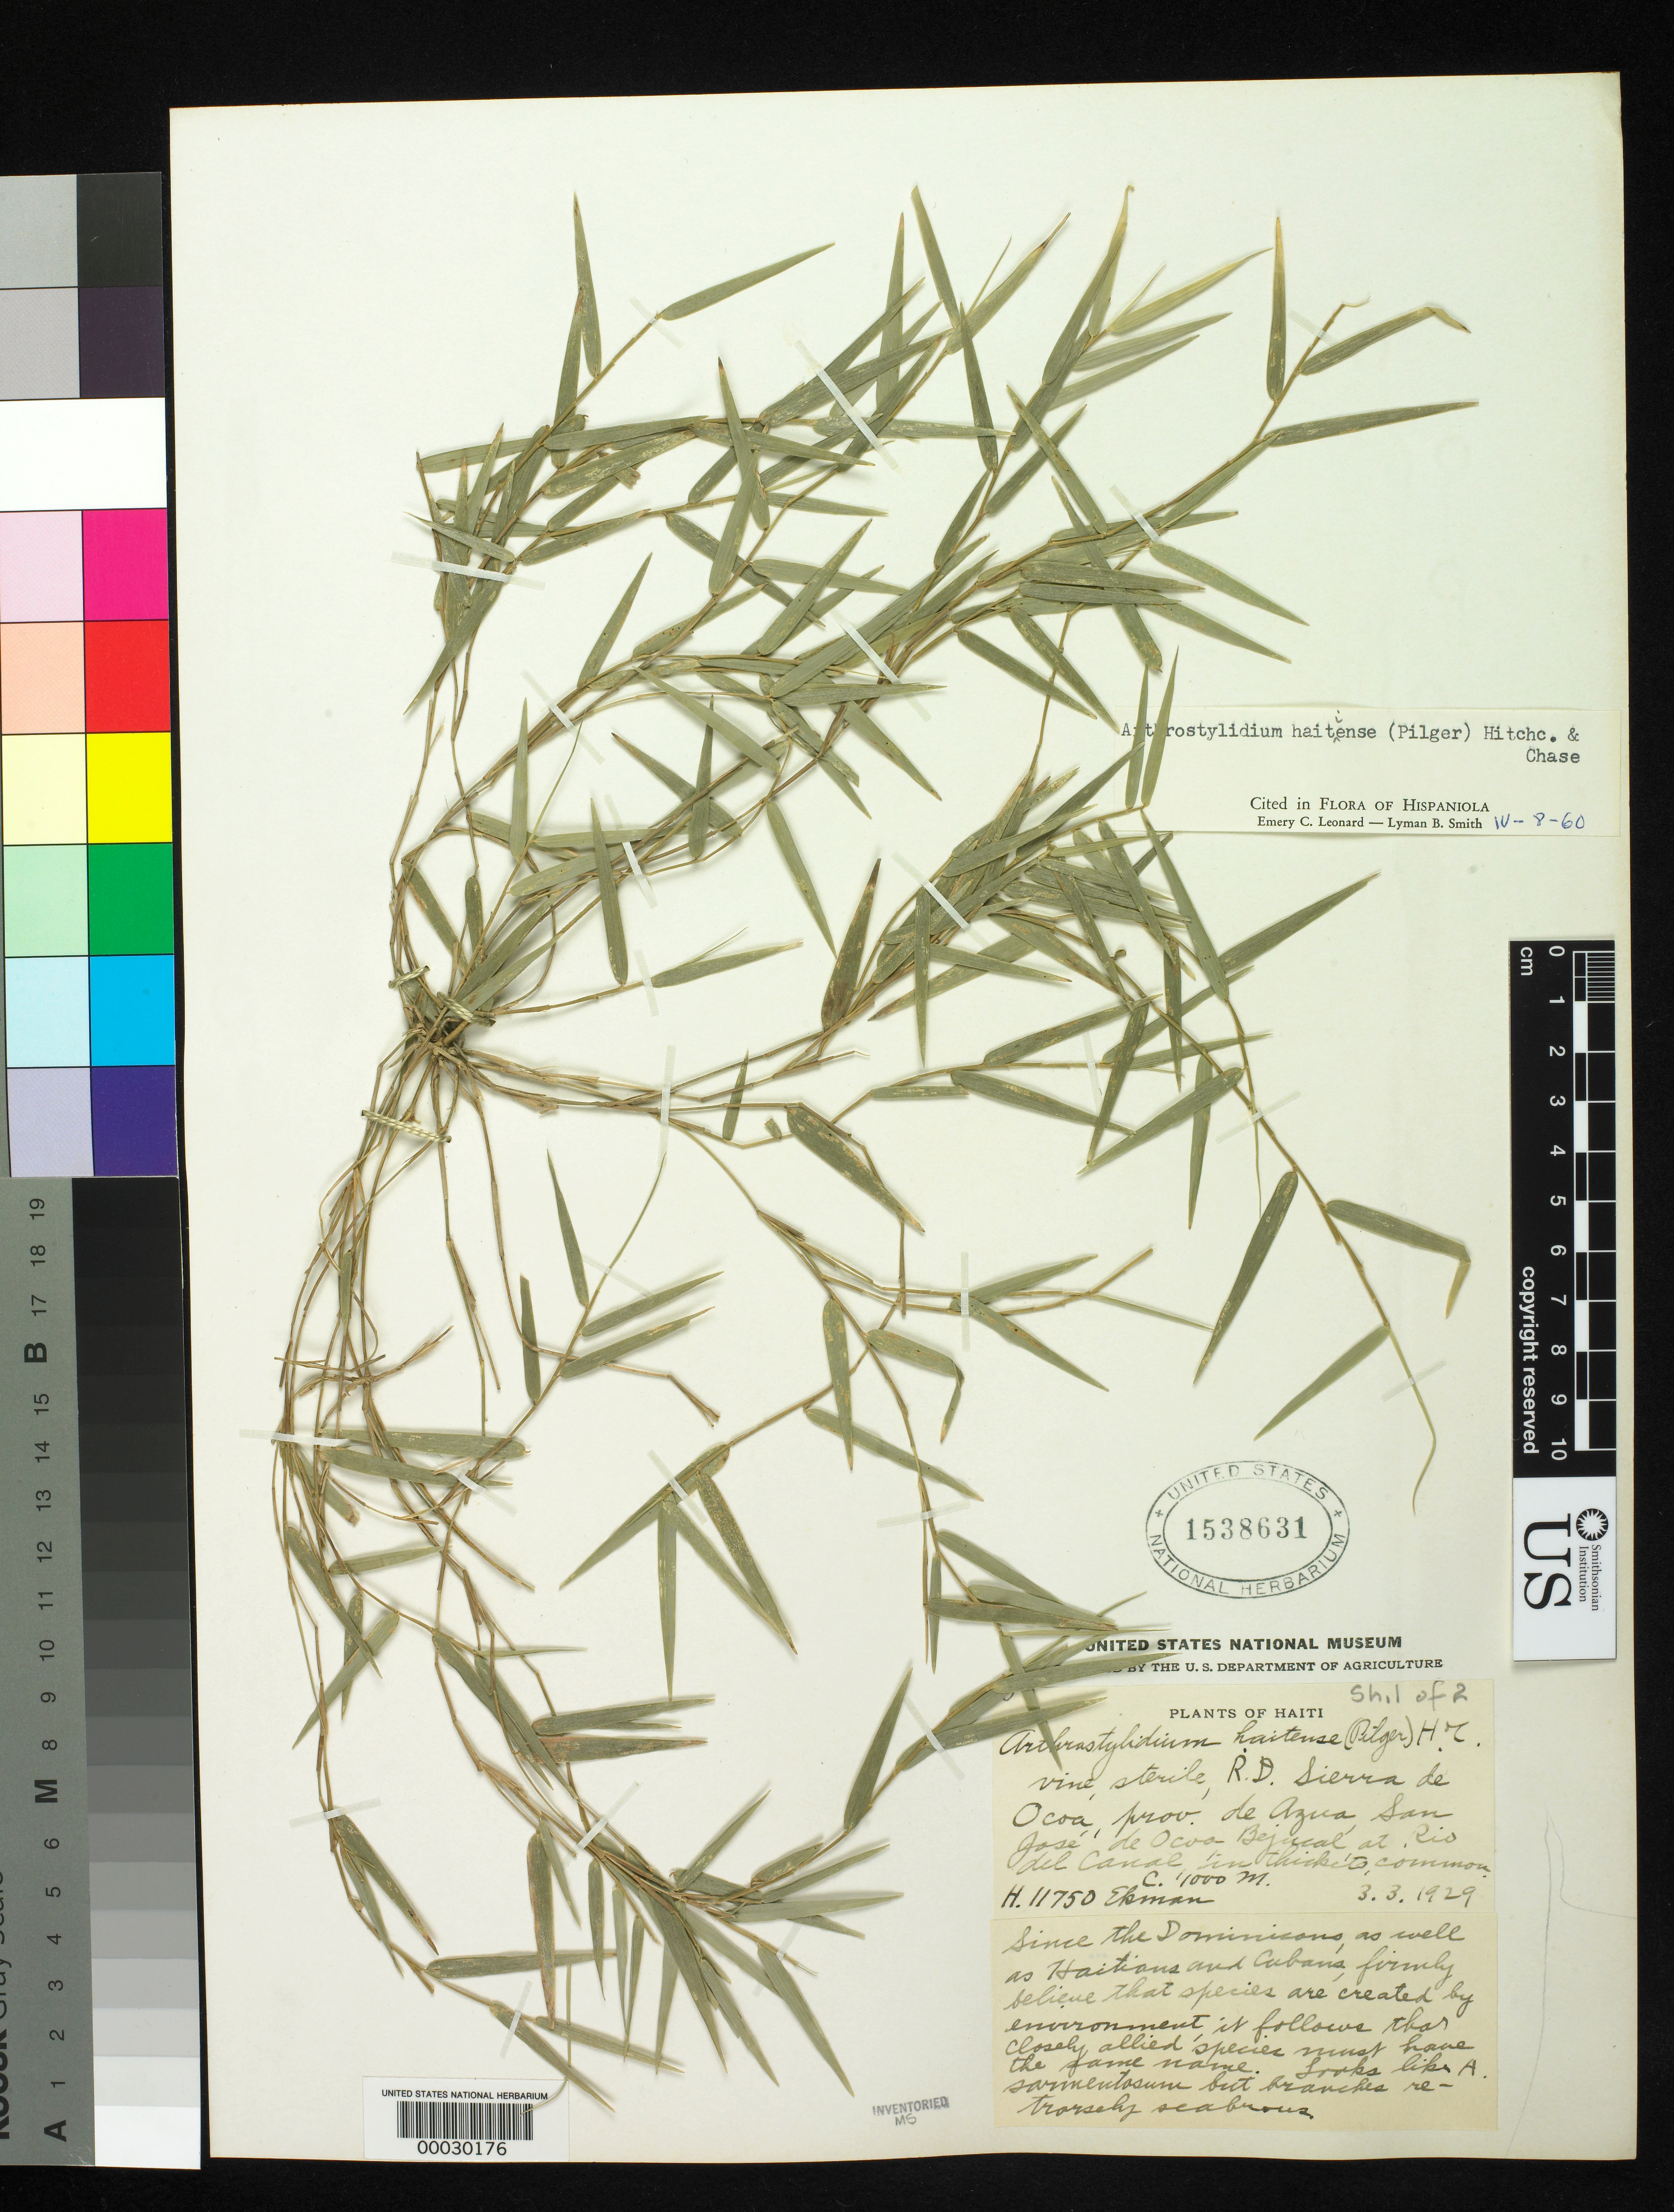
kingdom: Plantae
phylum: Tracheophyta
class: Liliopsida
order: Poales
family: Poaceae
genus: Arthrostylidium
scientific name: Arthrostylidium haitiense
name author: (Pilg.) Hitchc. & Chase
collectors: E. L. Ekman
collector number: H-11750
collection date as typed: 03 Mar 1929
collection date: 1929-03-03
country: Haiti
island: Hispaniola Island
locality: San jose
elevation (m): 1000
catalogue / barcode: US 1538631